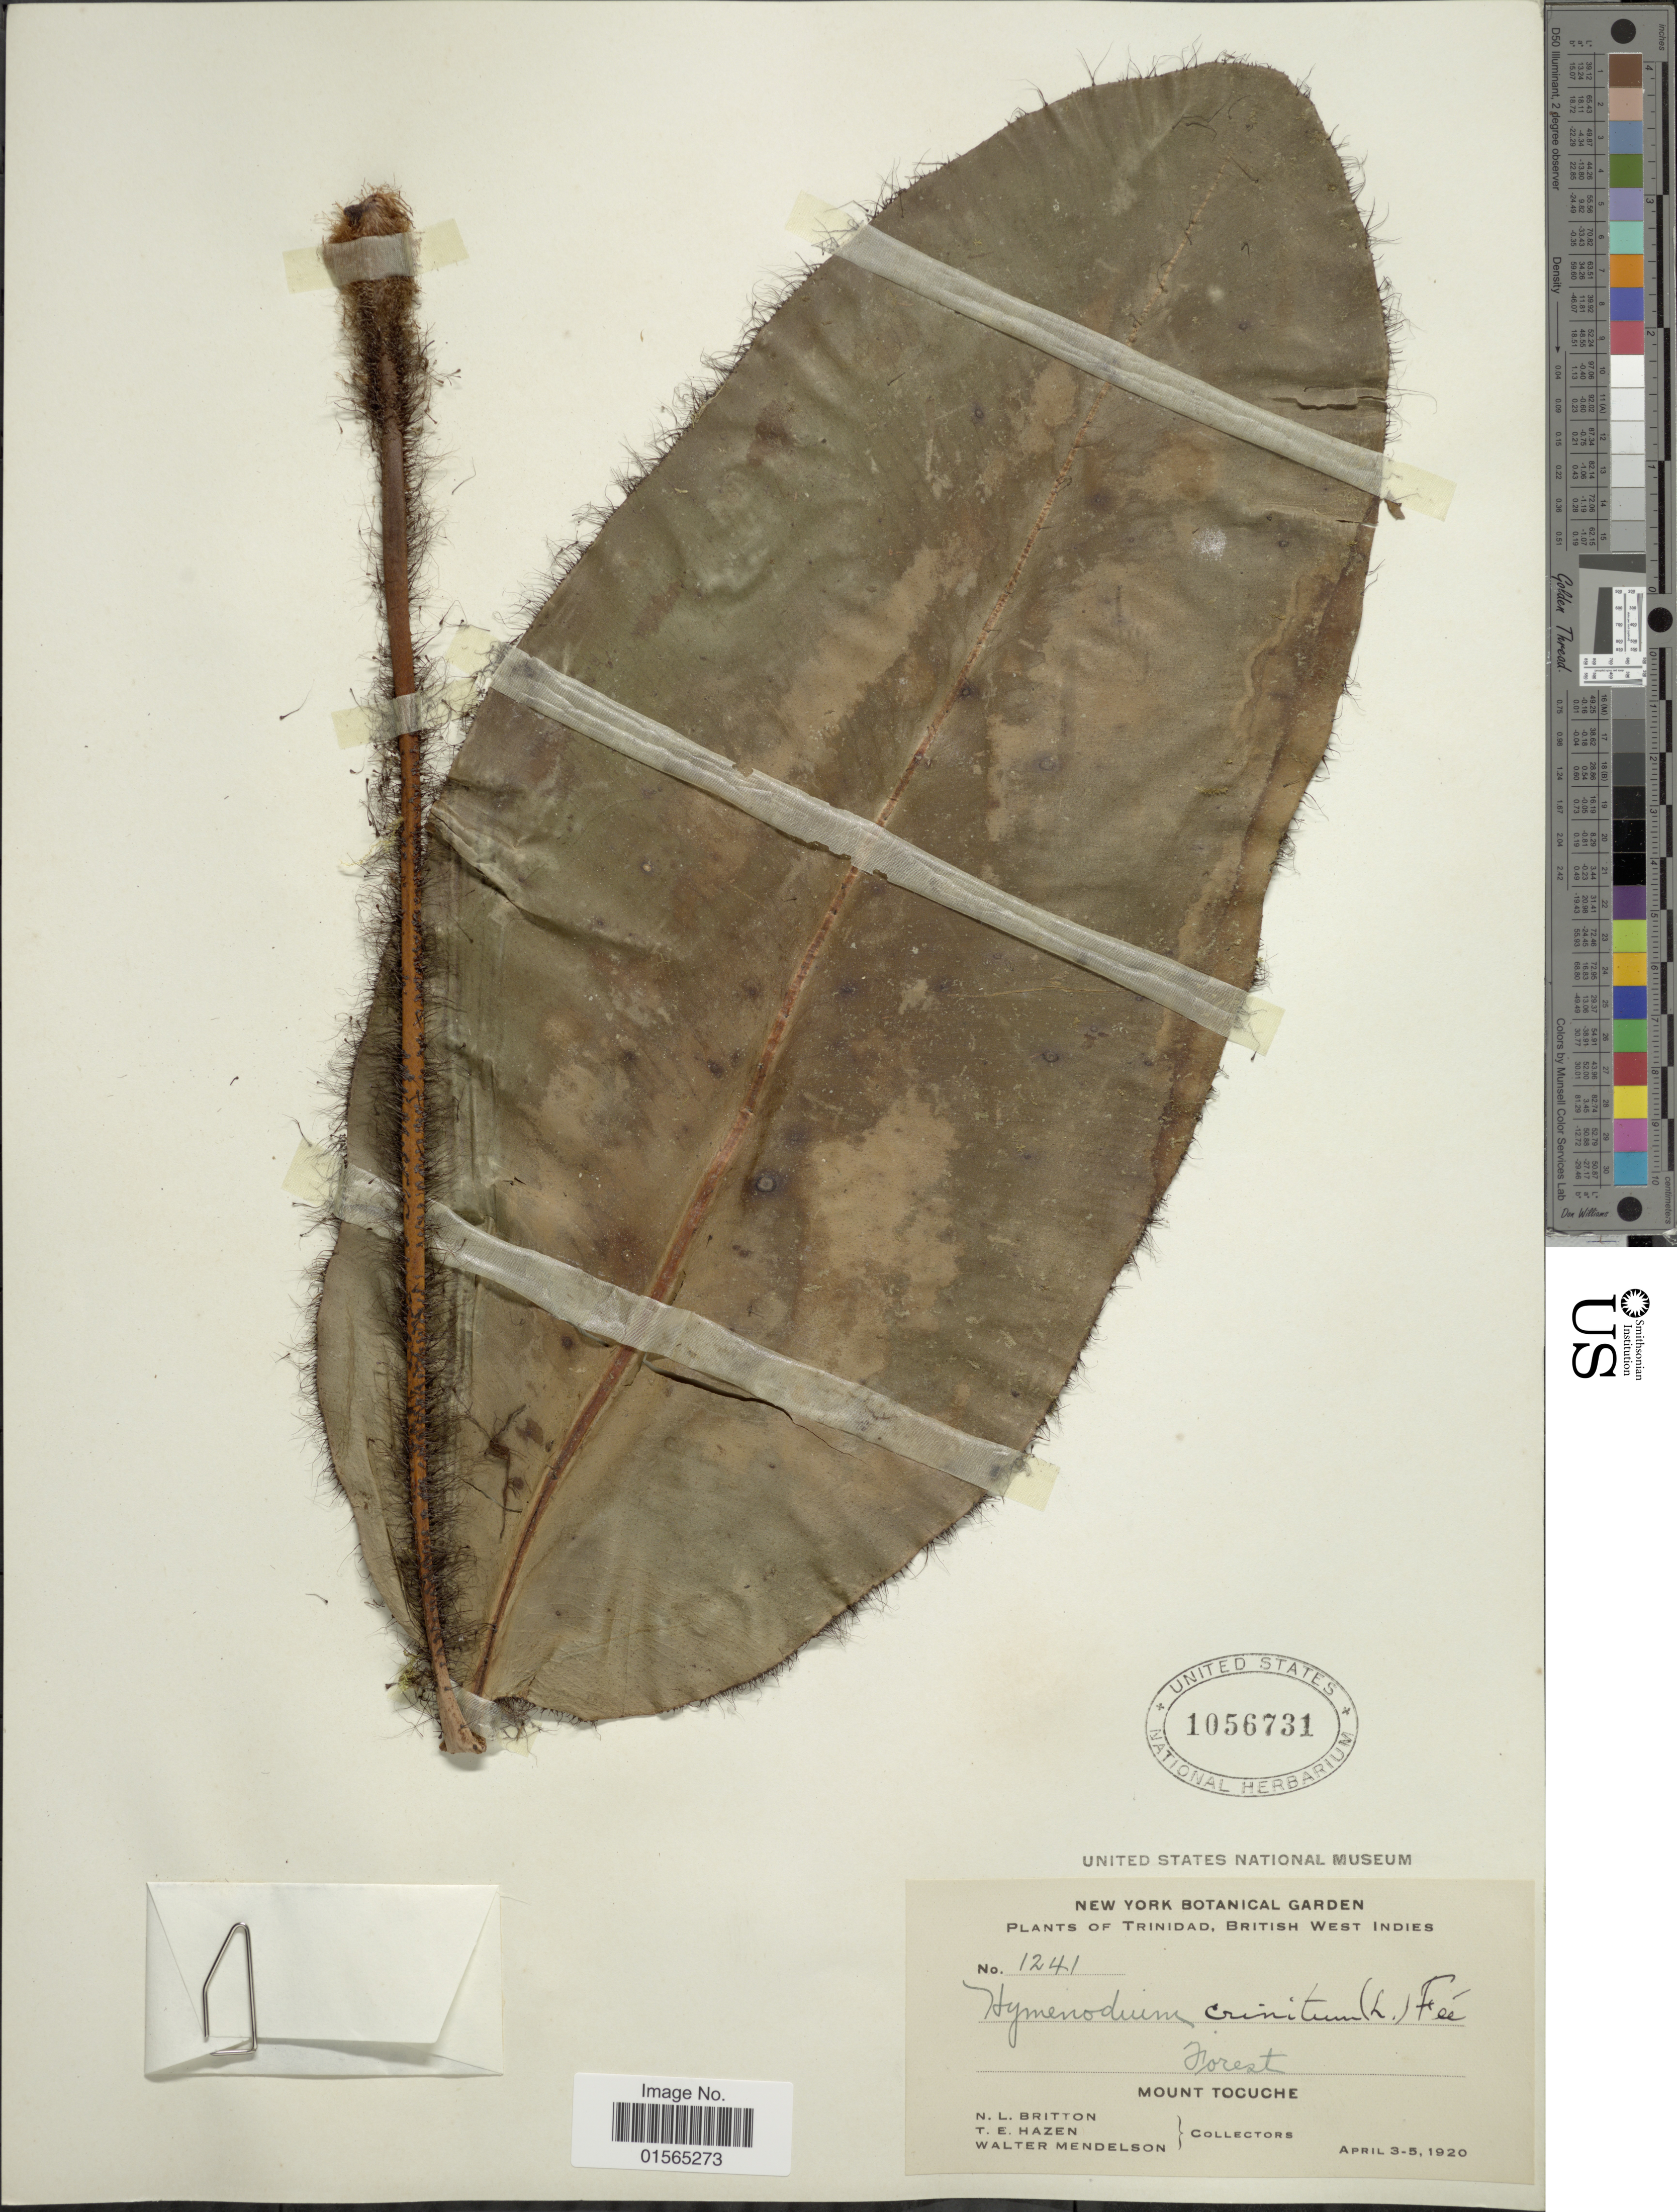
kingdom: Plantae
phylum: Tracheophyta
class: Polypodiopsida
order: Polypodiales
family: Dryopteridaceae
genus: Elaphoglossum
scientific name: Elaphoglossum crinitum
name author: (L.) Christ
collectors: N. Britton, T. E. Hazen & W. Mendelson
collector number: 1241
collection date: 1920-04-03/1920-04-05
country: Trinidad and Tobago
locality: Trinidad, Mount Tocuche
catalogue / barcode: US 1056731